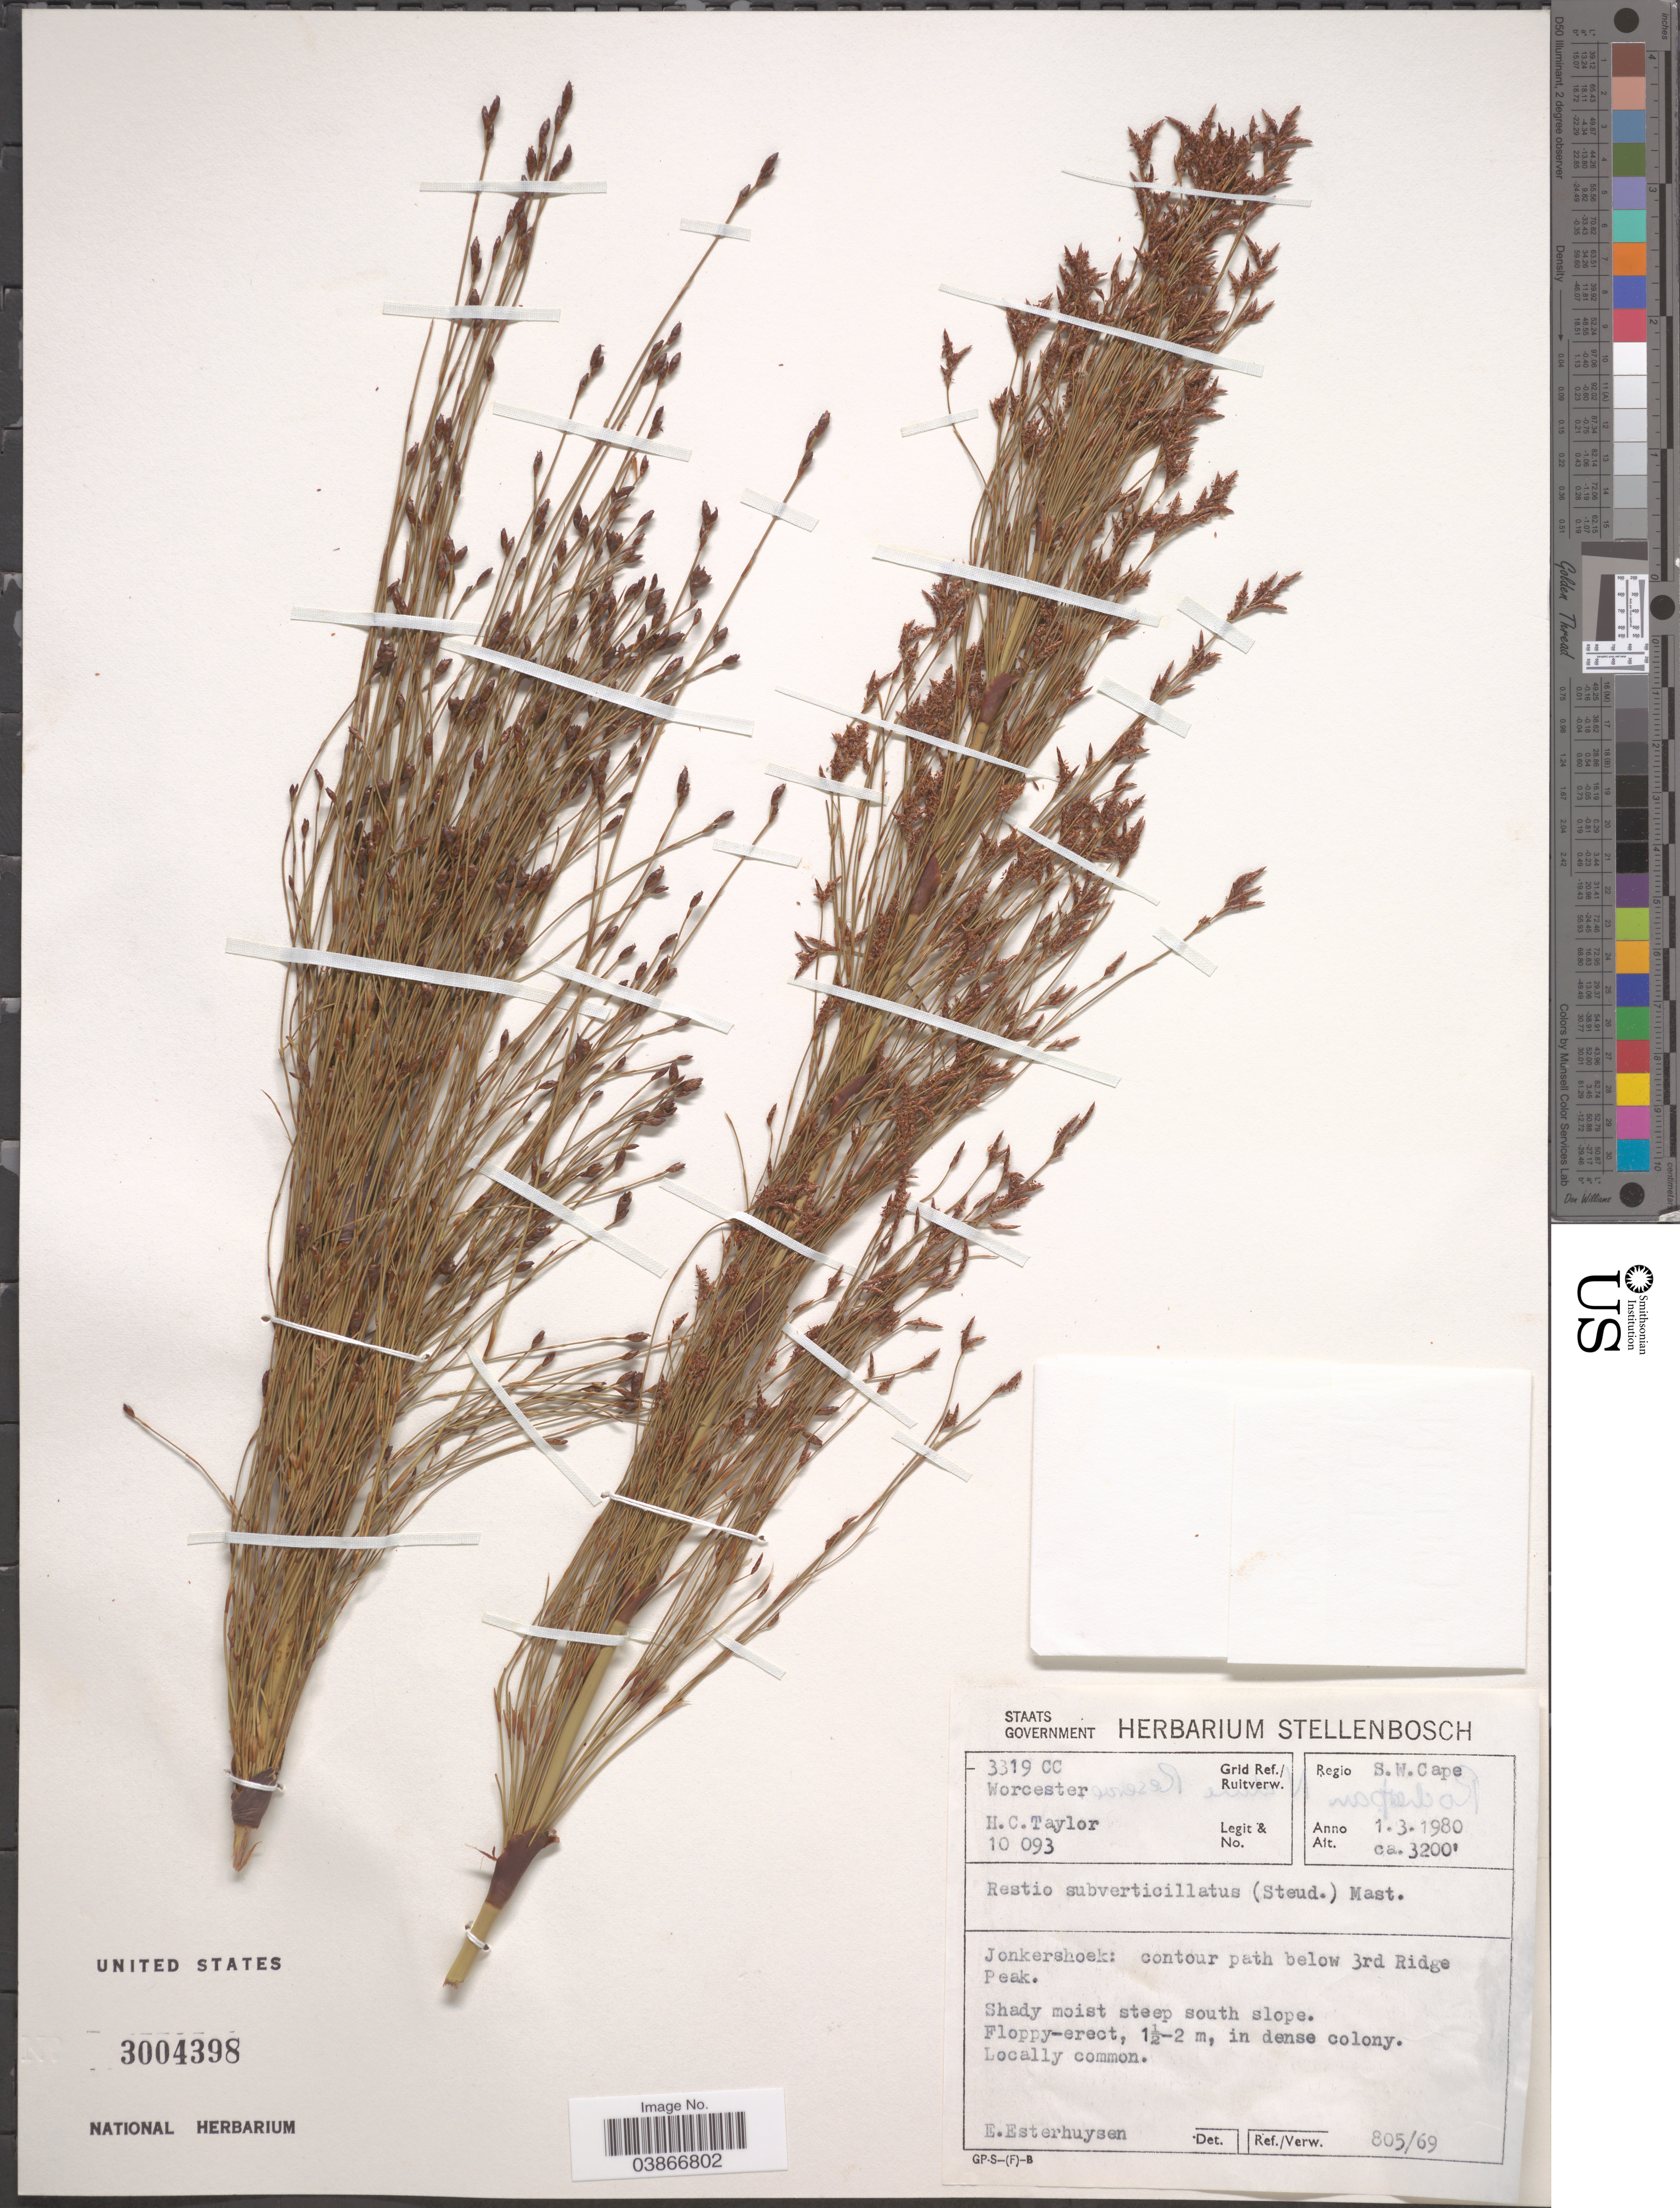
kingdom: Plantae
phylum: Tracheophyta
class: Liliopsida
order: Poales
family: Restionaceae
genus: Restio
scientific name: Restio subverticillatus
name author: (Steud.) Mast.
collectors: H. Taylor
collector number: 10093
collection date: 1980-03-01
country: South Africa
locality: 3319 CC Worcester Grid Ref./Ruitverw. Regio S.W. Cape. Jonkershoek: contour path below 3rd Ridge Peak.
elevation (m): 975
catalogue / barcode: US 3004398